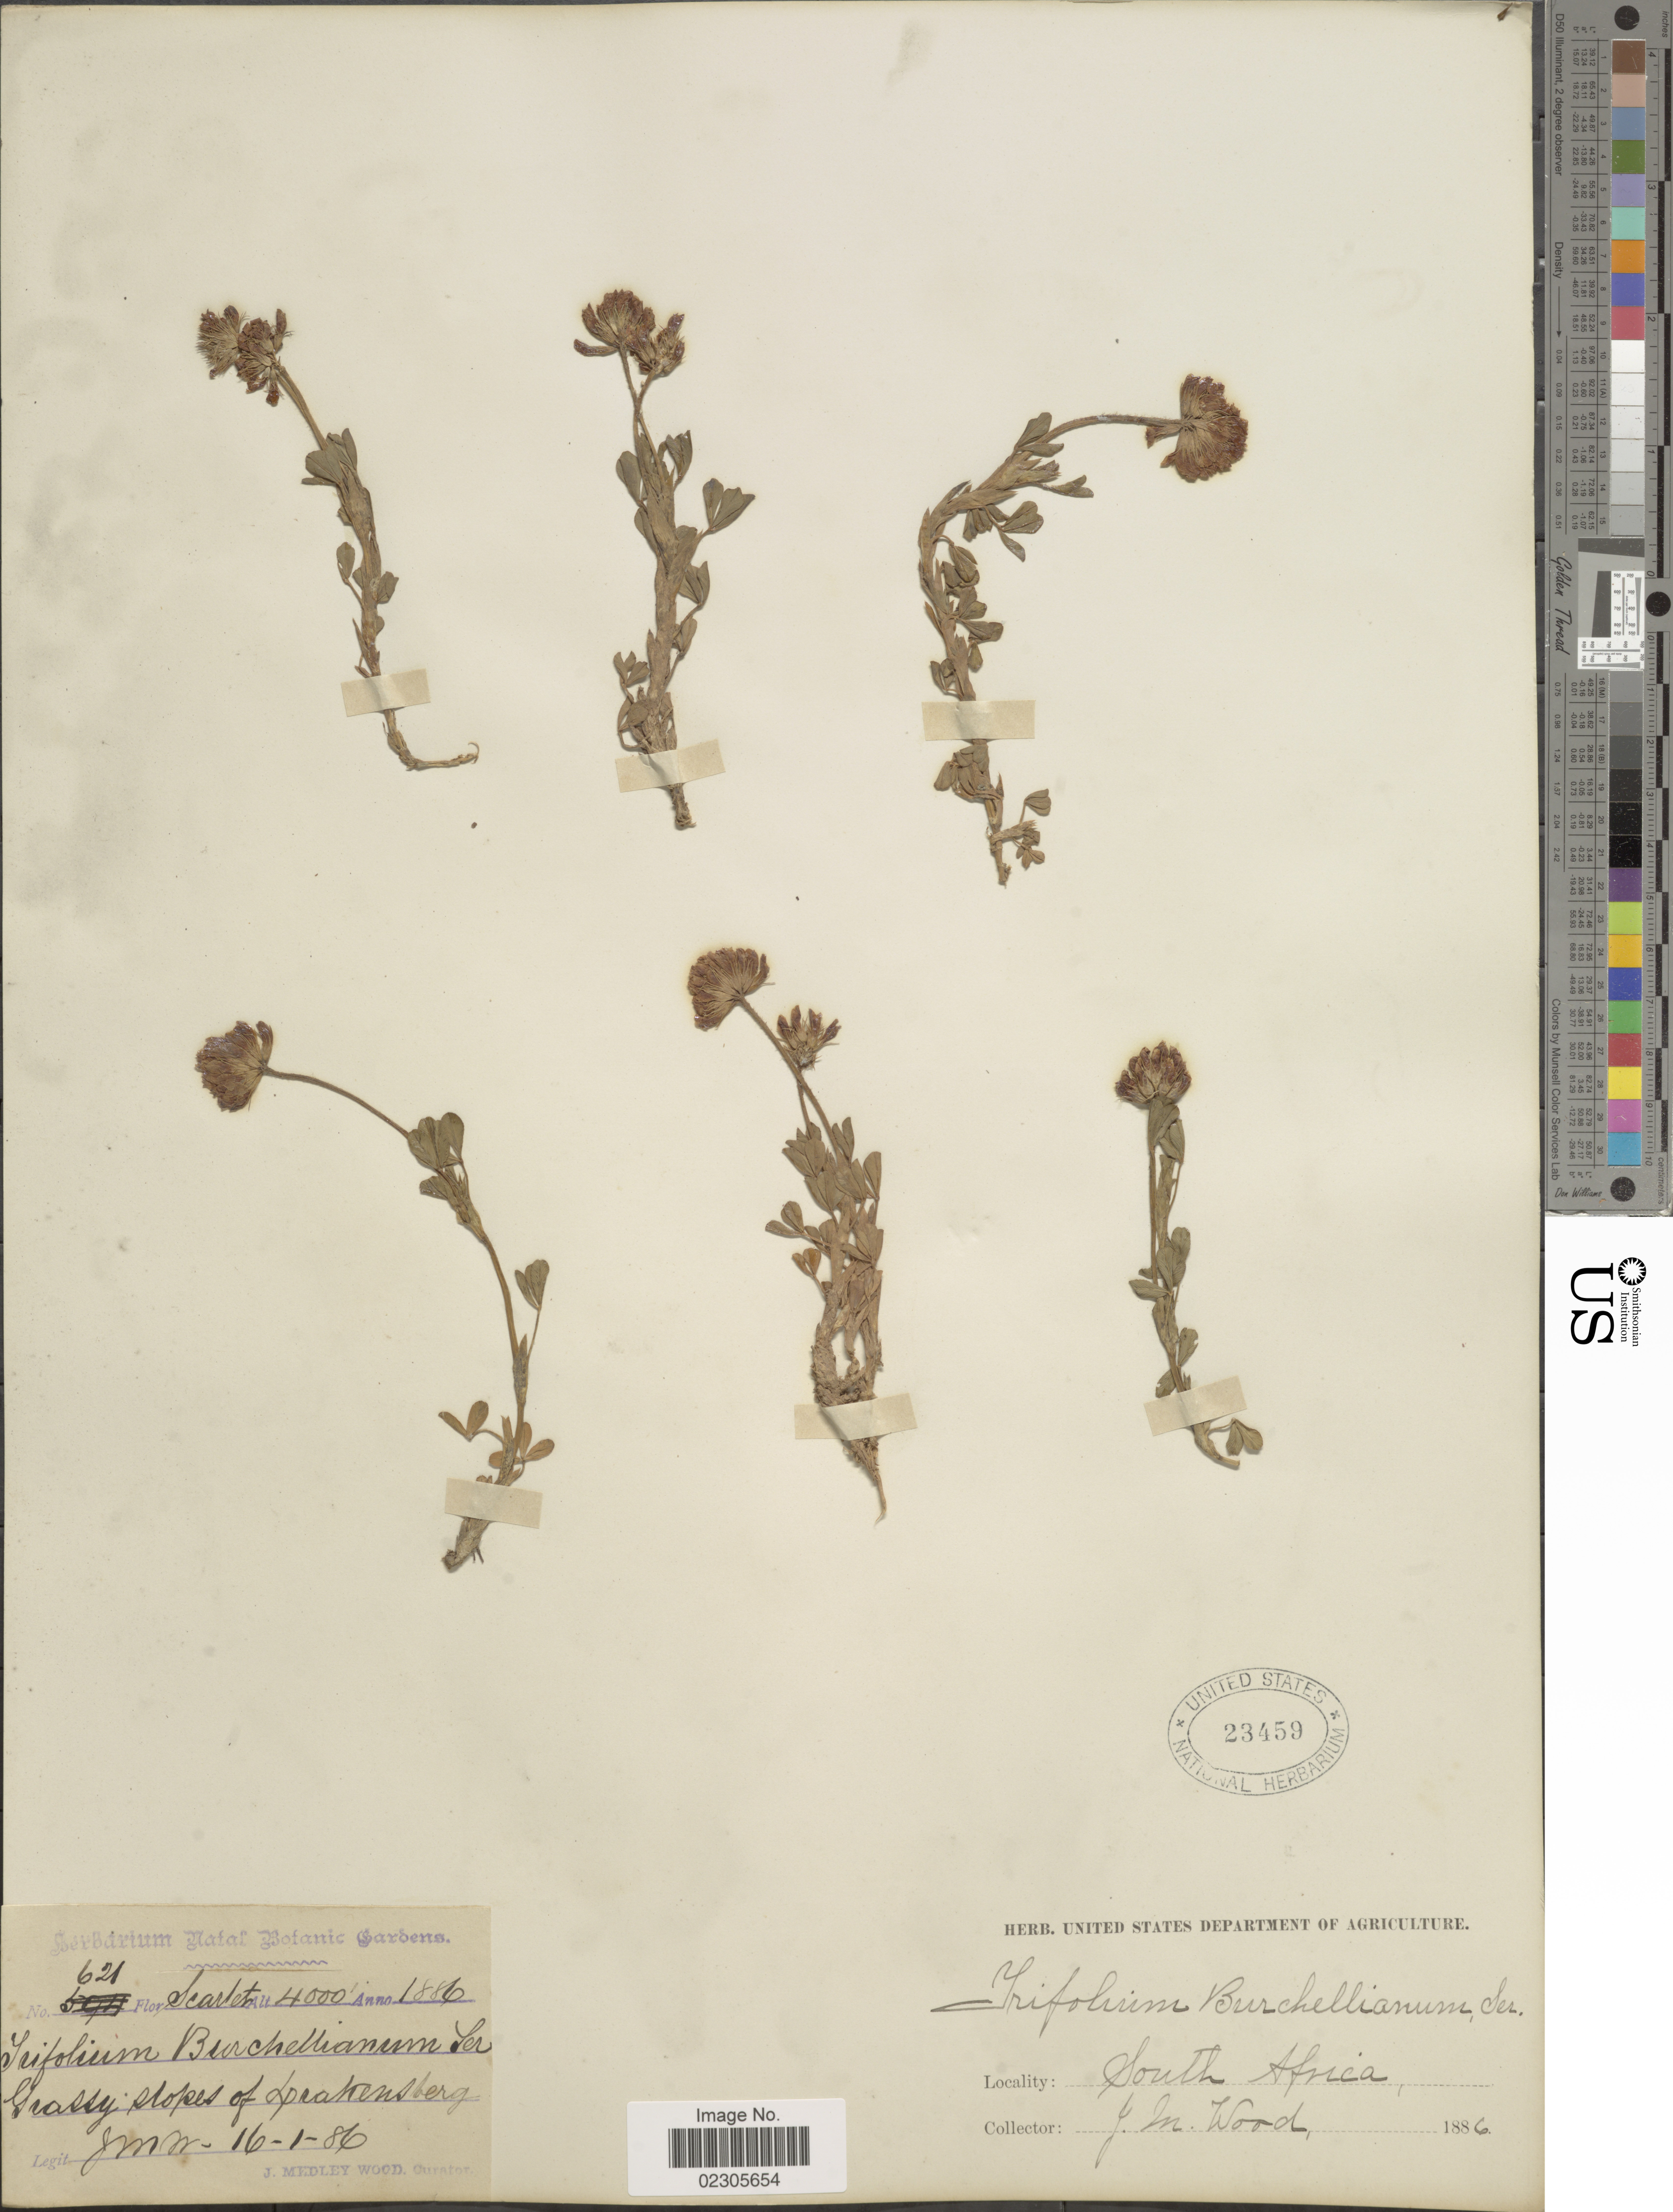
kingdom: Plantae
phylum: Tracheophyta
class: Magnoliopsida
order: Fabales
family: Fabaceae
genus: Trifolium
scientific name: Trifolium burchellianum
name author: Ser.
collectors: J. M. Wood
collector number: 621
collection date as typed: Transcribed d/m/y: 16/1/86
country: South Africa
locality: Grassy slopes of Drakensberg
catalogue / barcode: US 23459